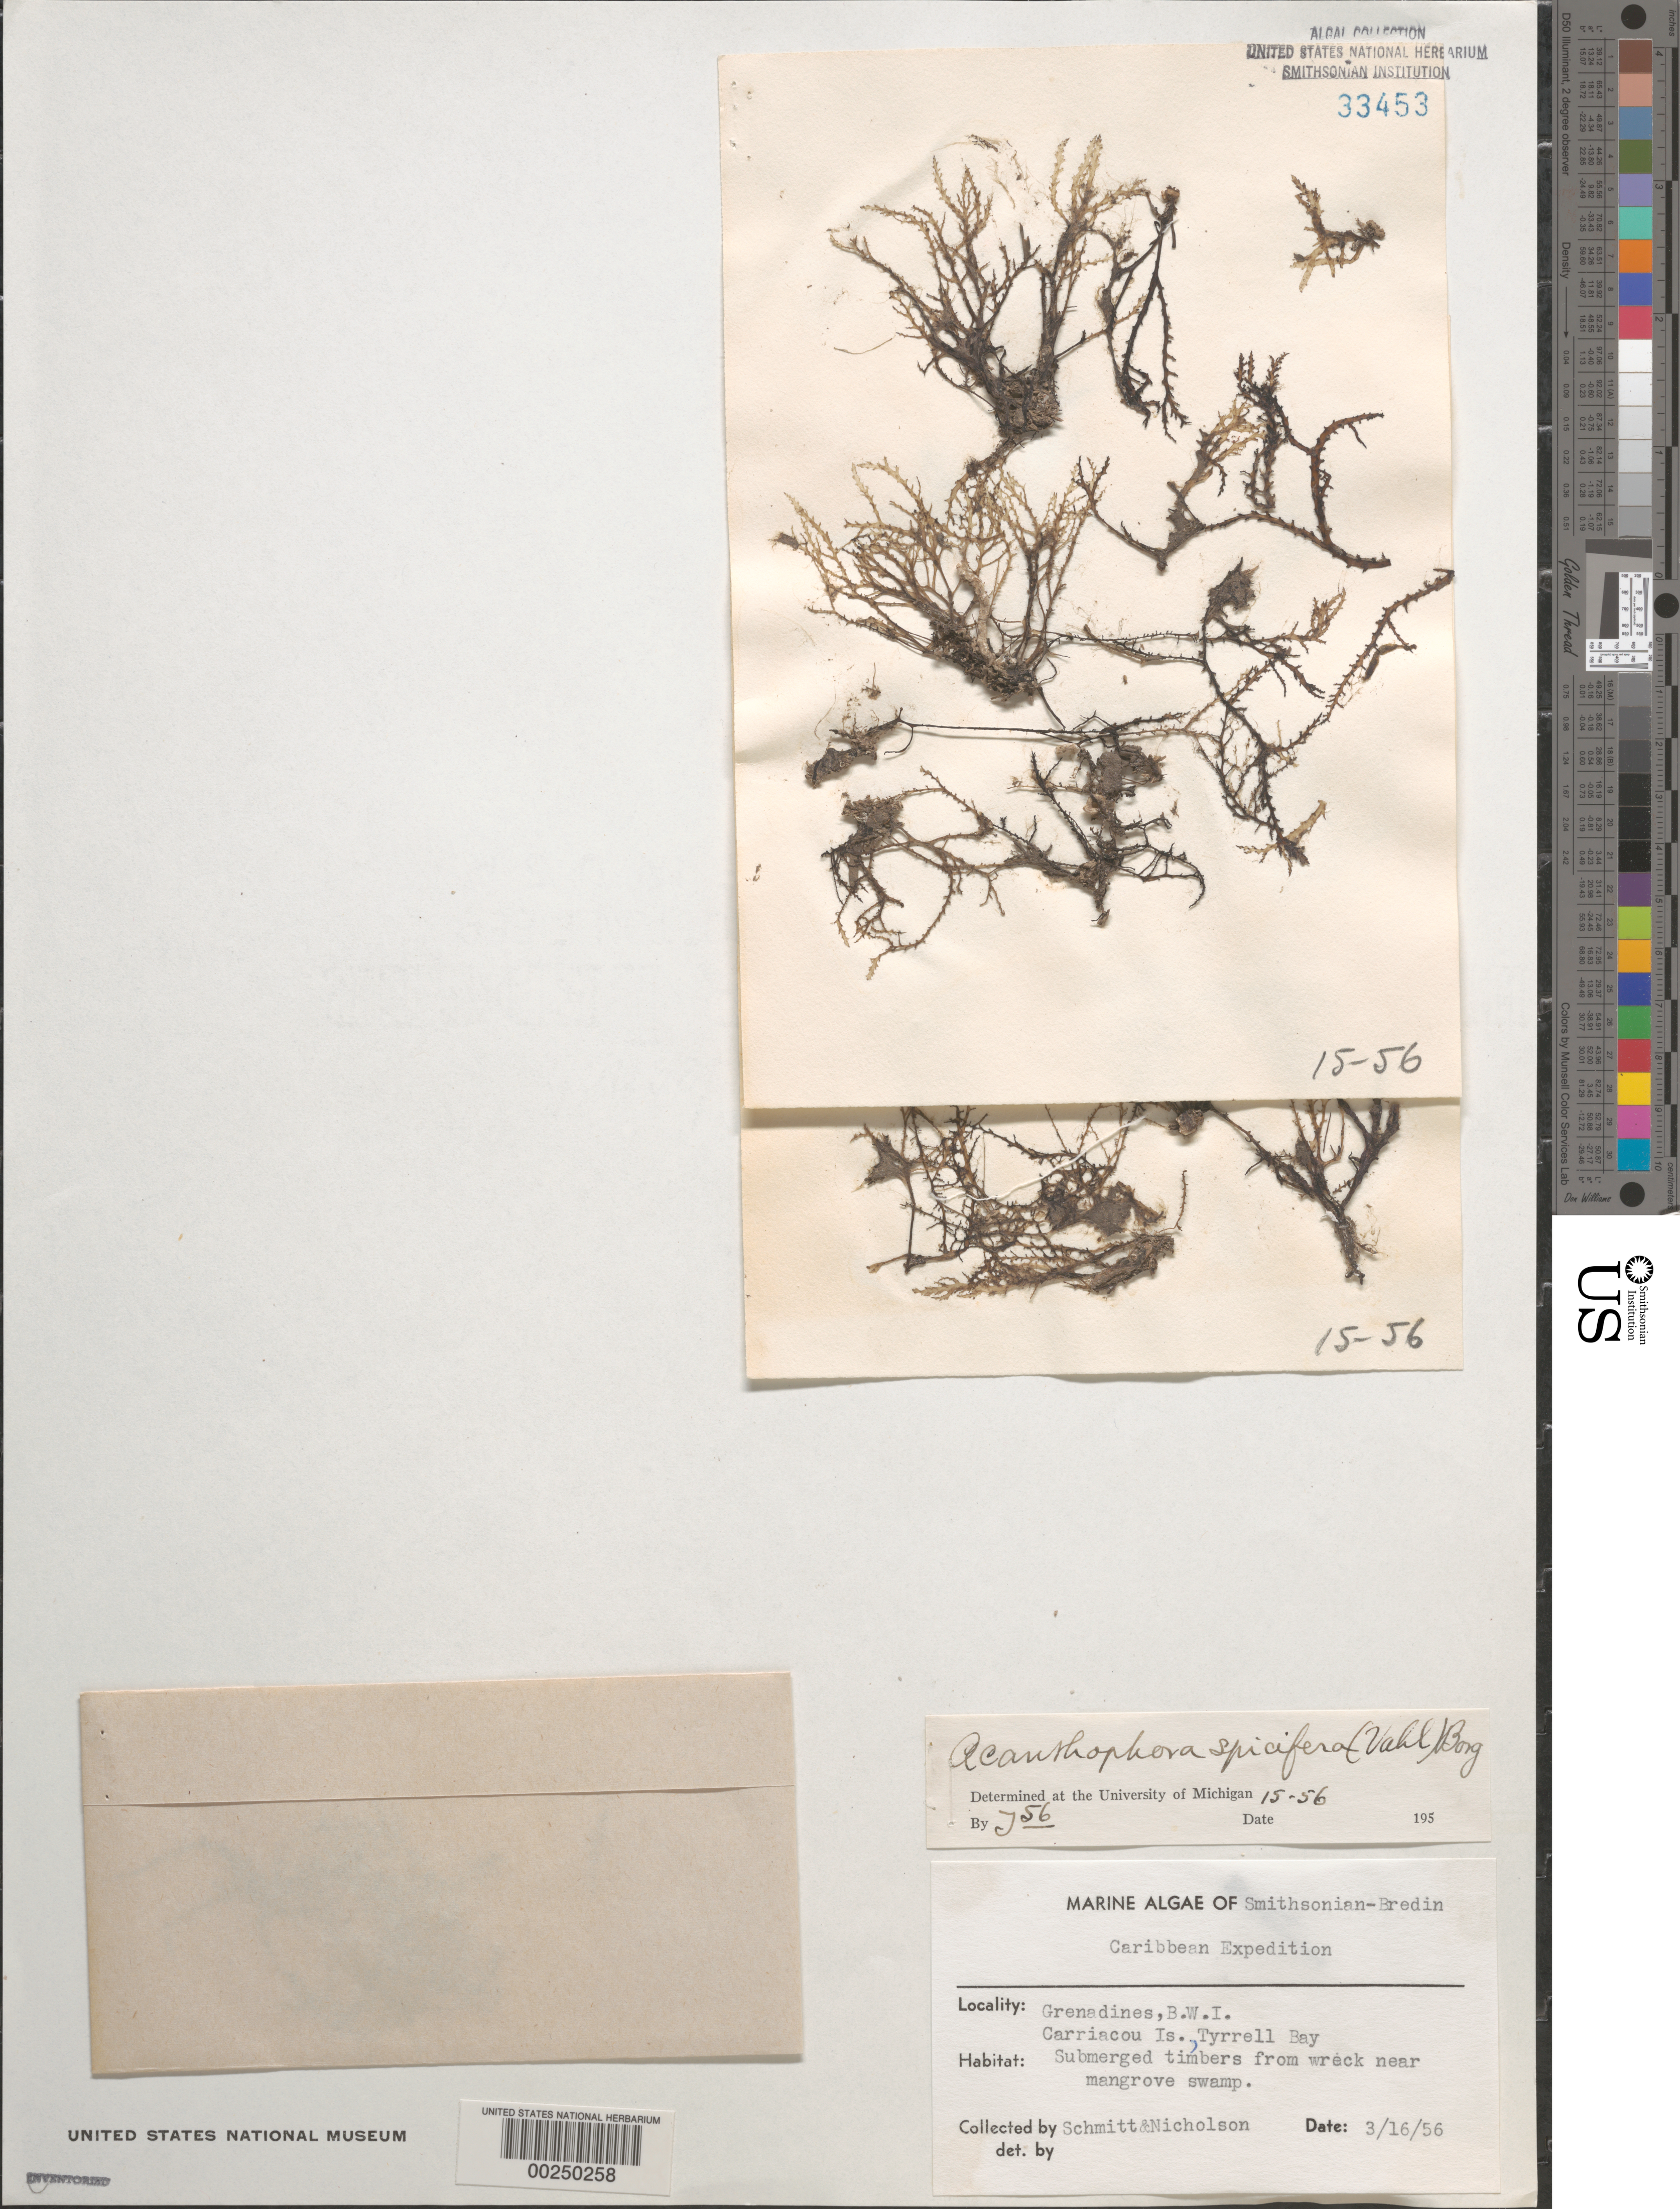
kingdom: Plantae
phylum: Rhodophyta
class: Florideophyceae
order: Ceramiales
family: Rhodomelaceae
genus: Acanthophora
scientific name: Acanthophora spicifera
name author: (Vahl) Børgesen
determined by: Taylor, William R.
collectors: W. L. Schmitt & -. Nicholson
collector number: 15-56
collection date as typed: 16 Mar 1956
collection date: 1956-03-16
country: St. Vincent - Grenadines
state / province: Grenadines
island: Carriacou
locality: Tyrrell Bay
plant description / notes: Smithsonian-Bredin Caribbean Expedition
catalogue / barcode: US 33453